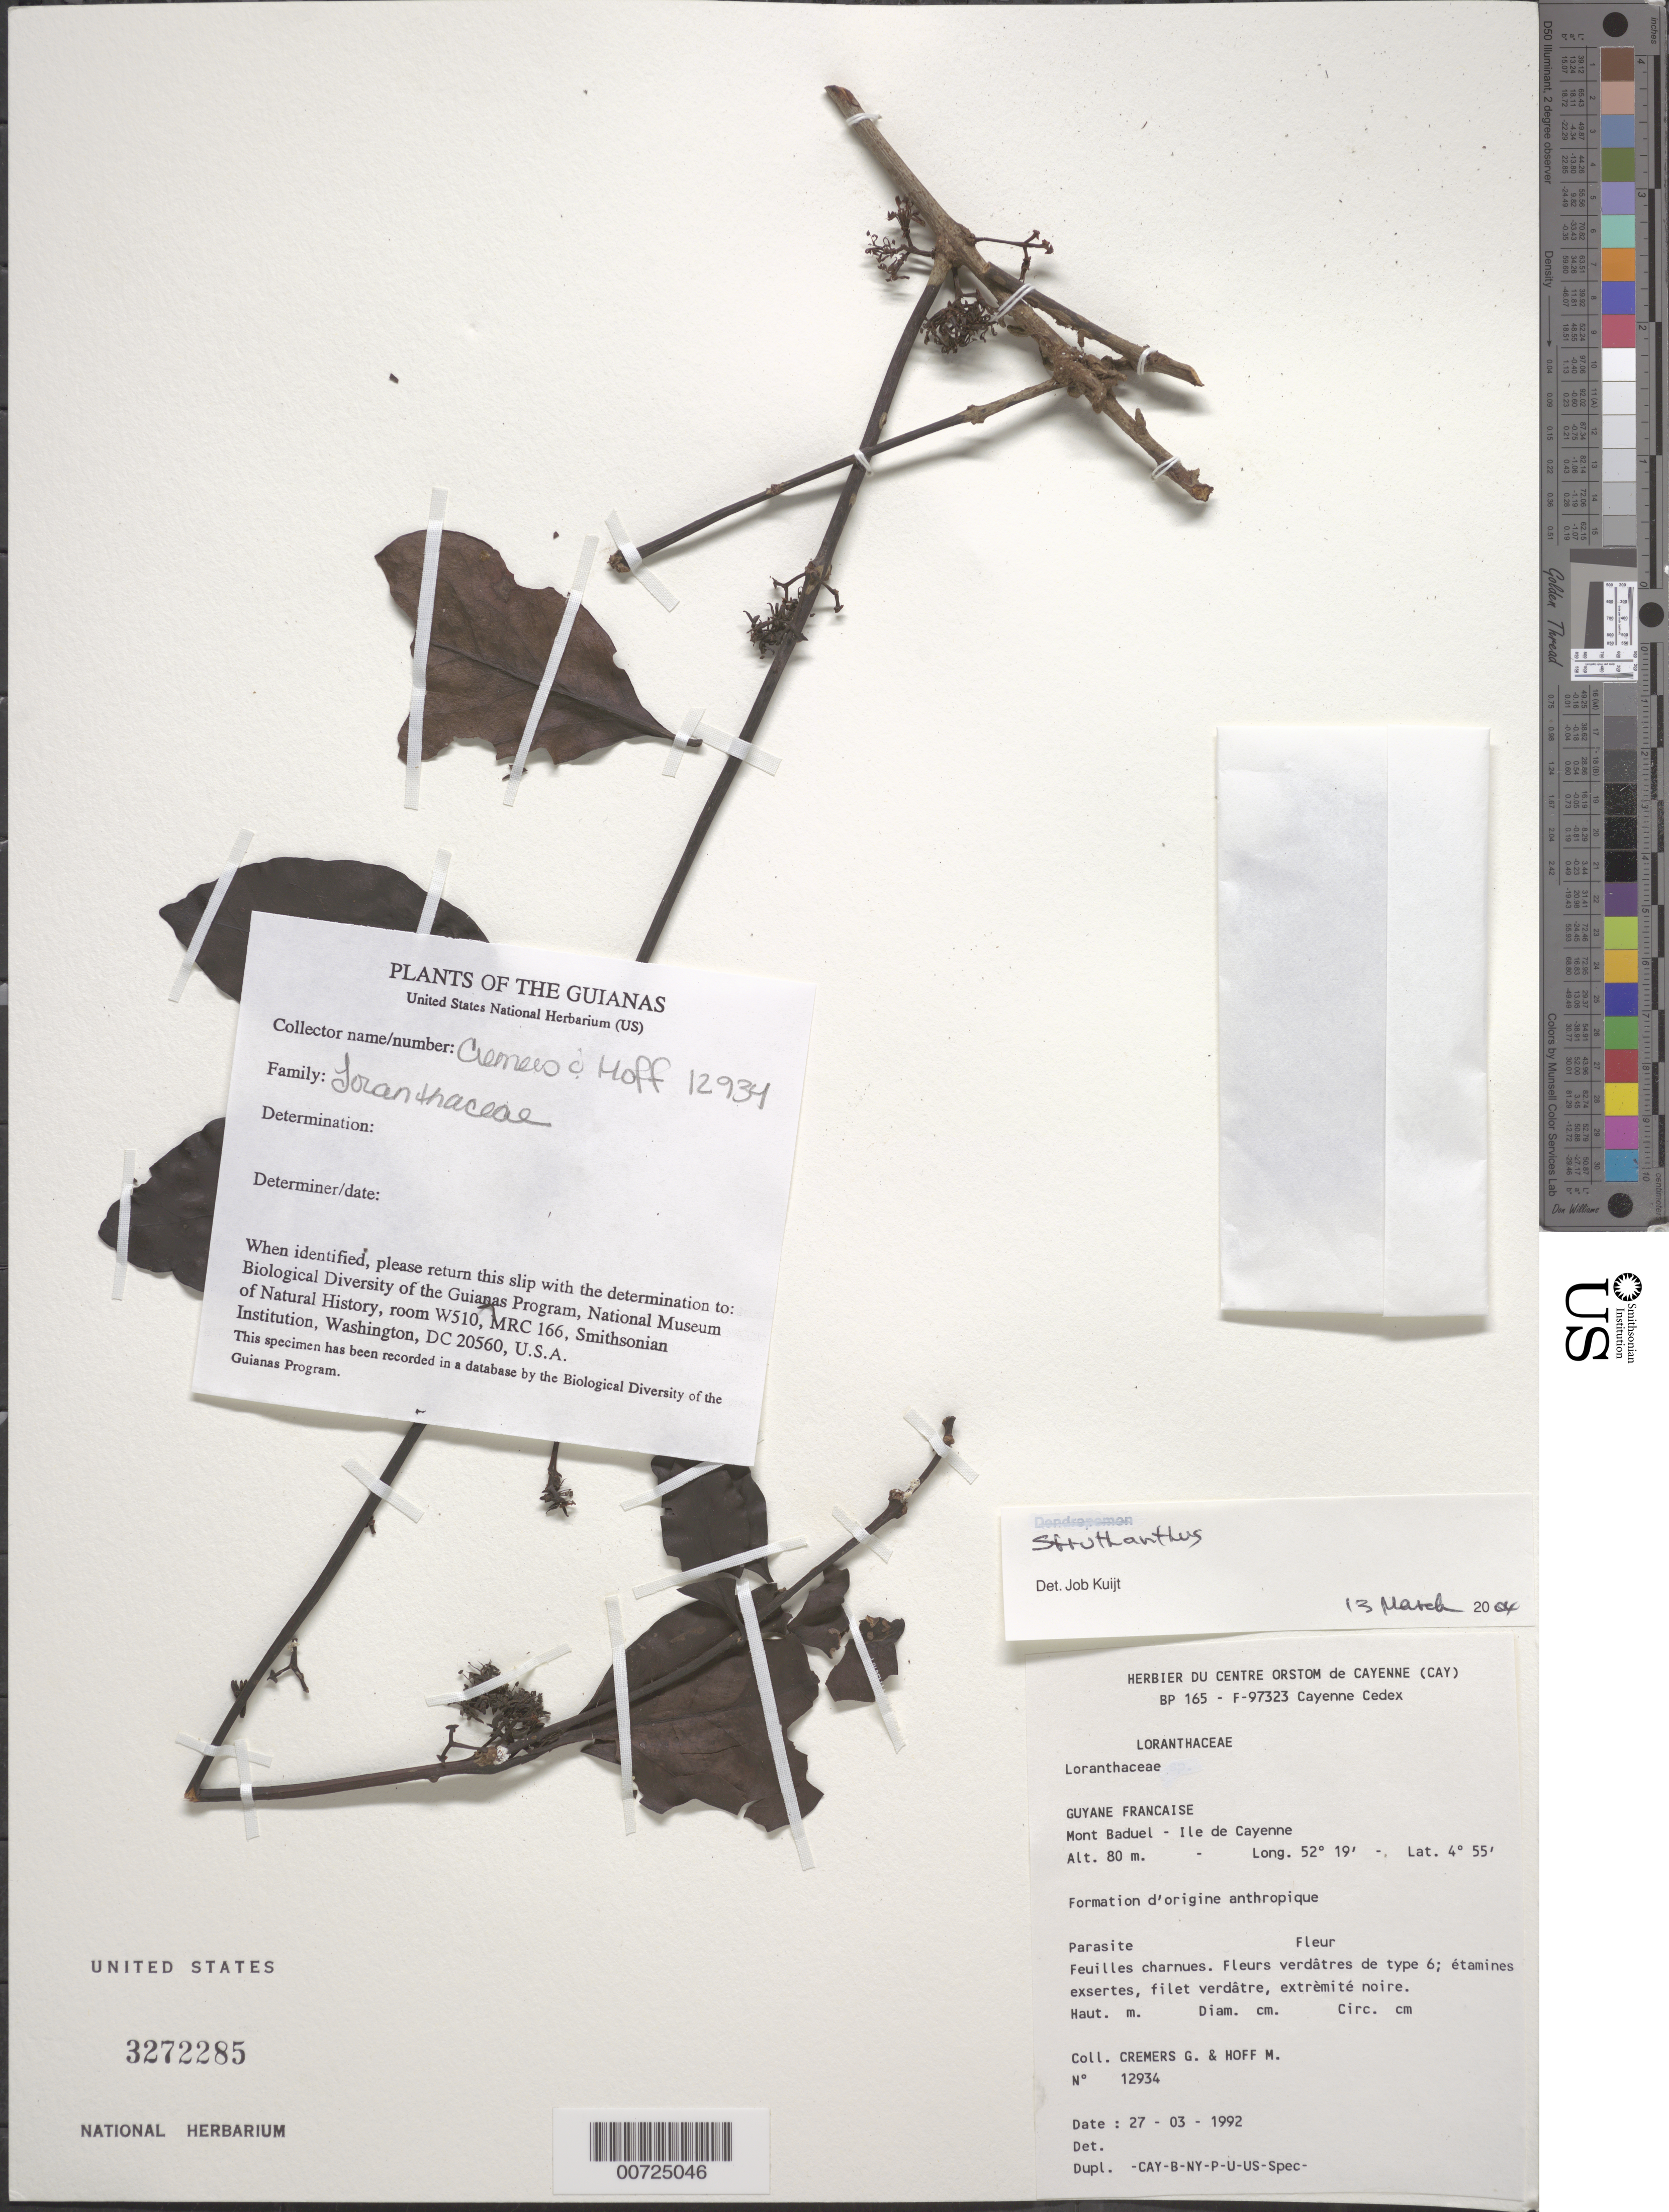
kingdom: Plantae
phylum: Tracheophyta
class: Magnoliopsida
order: Santalales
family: Loranthaceae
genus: Struthanthus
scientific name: Struthanthus sp.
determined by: Kuijt, Job, (CANADA)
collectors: G. Cremers & M. Hoff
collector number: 12934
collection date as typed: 27-Mar-92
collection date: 1992-03-27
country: French Guiana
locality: Mont Baduel, Ile de Cayenne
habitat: Formation d'origine anthropique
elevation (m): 80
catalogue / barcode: US 3272285